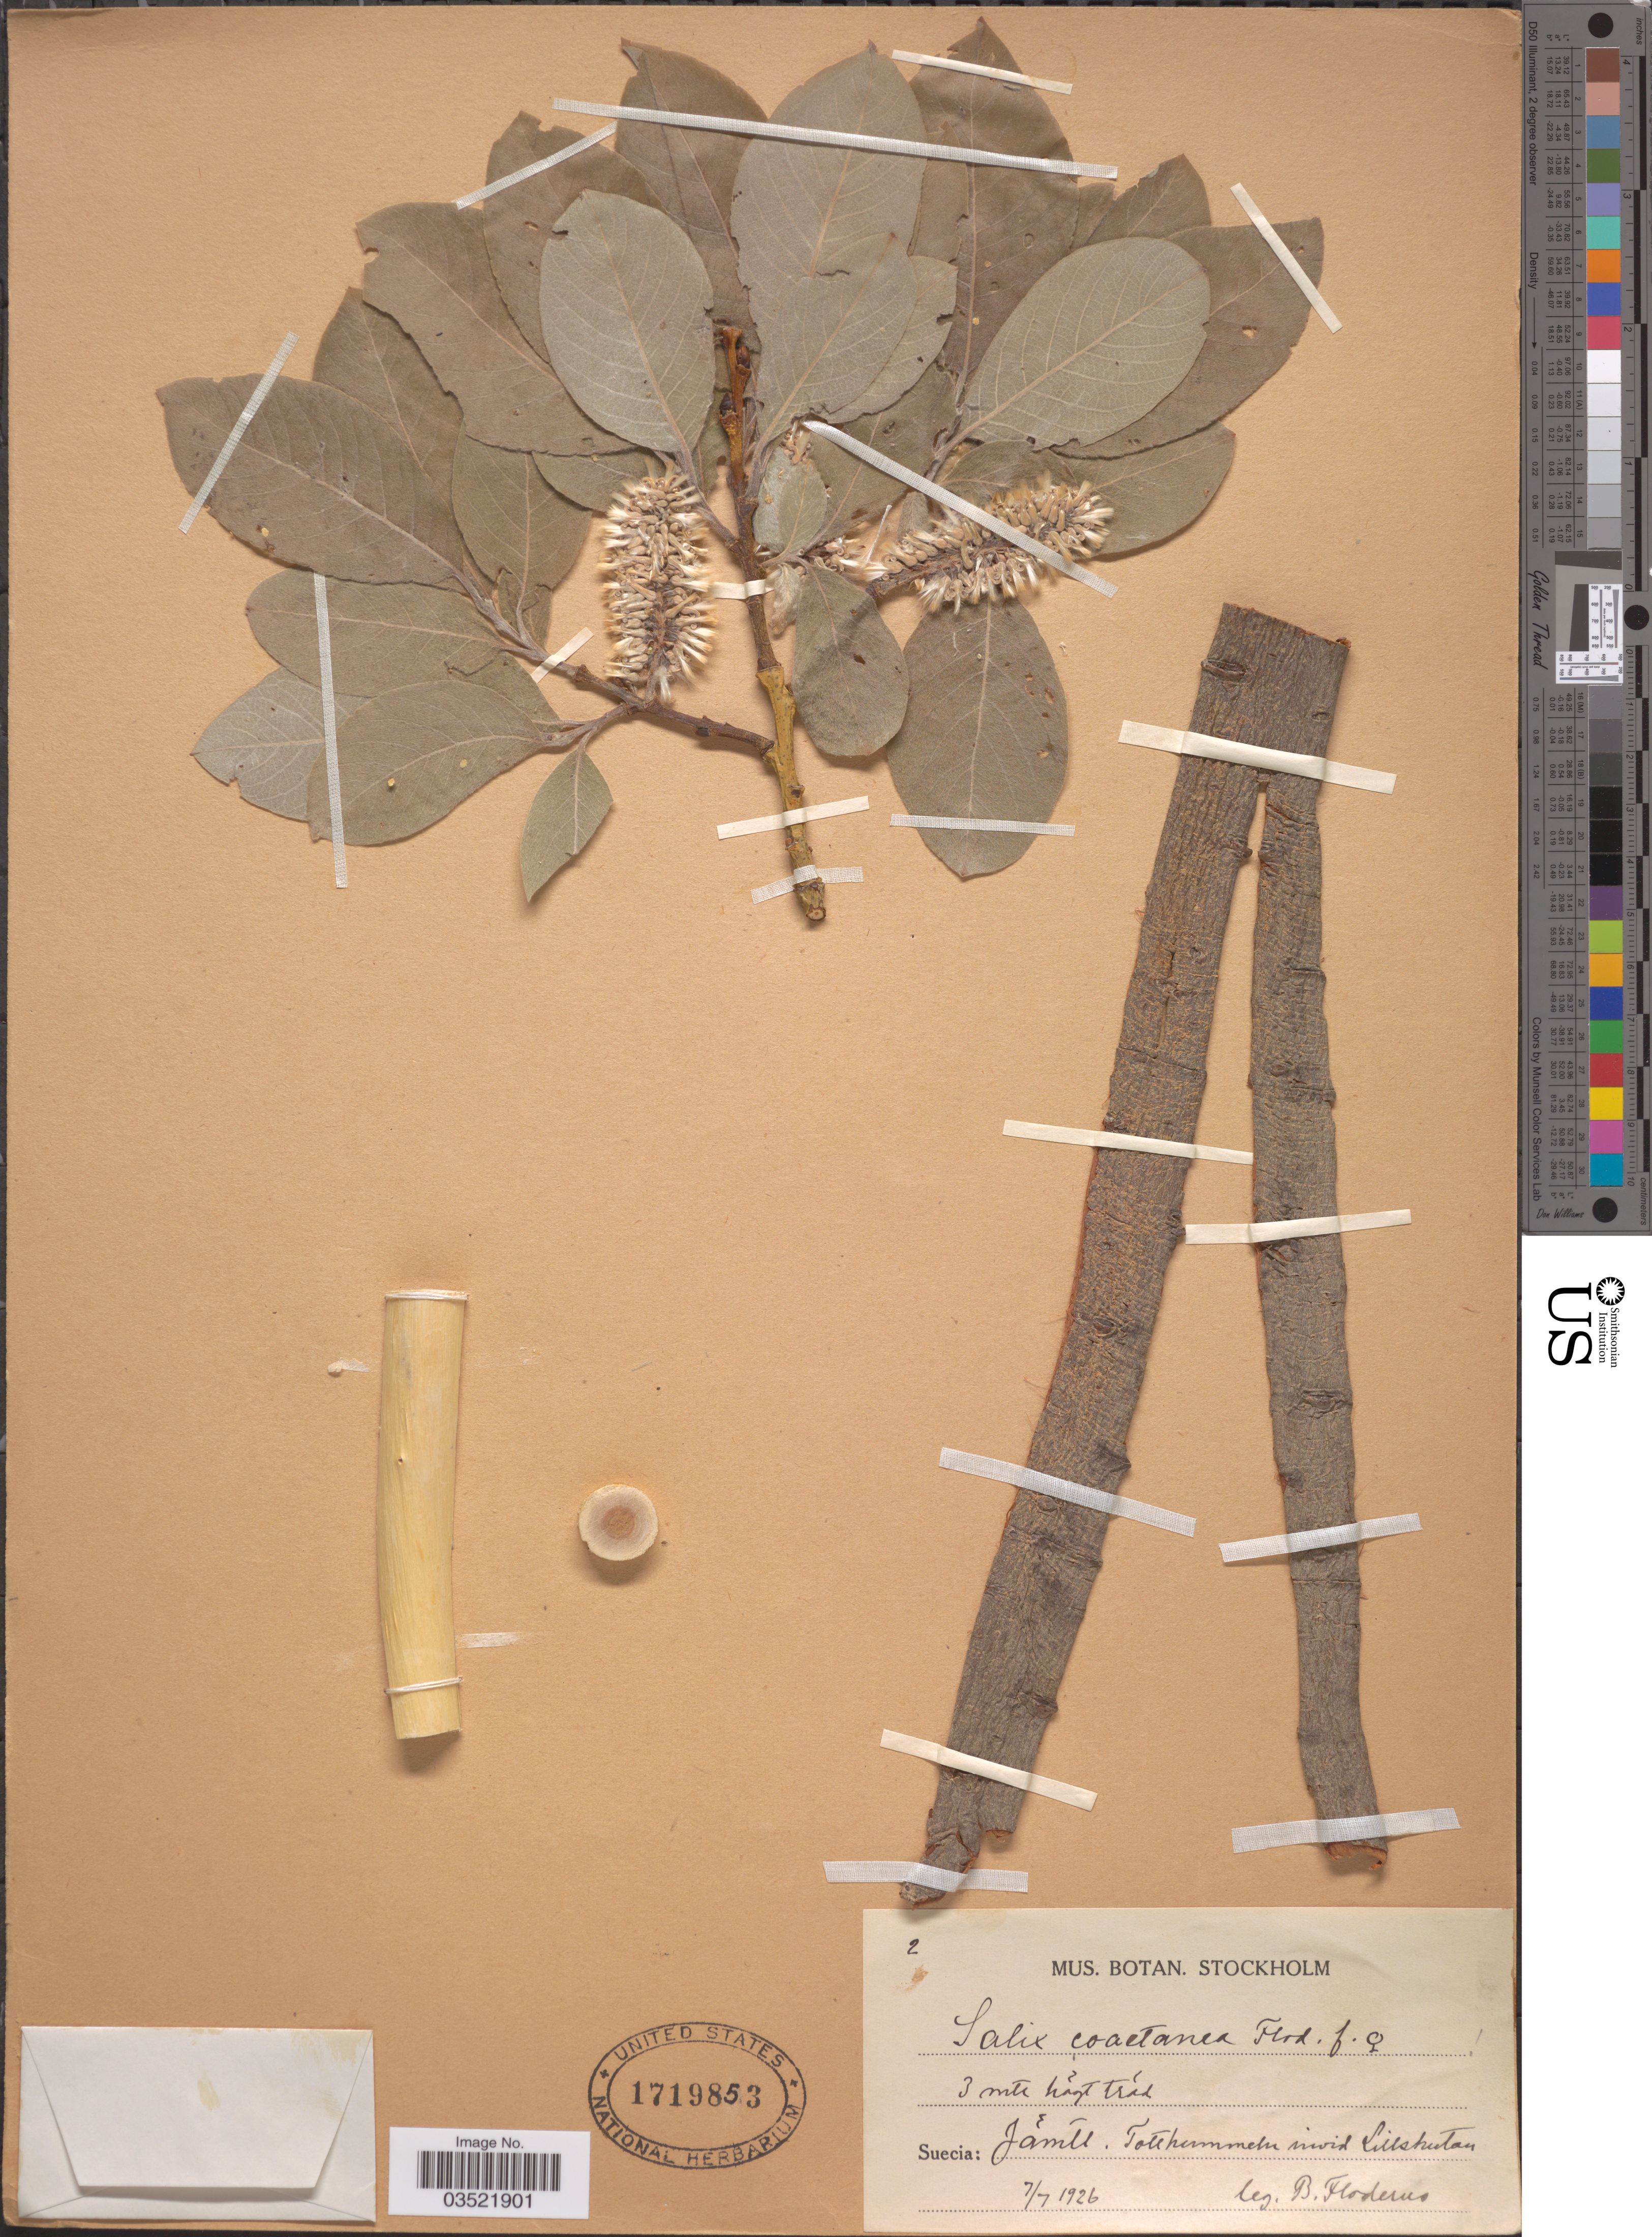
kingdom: Plantae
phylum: Tracheophyta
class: Magnoliopsida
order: Malpighiales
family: Salicaceae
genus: Salix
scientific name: Salix coaetanea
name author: Flod.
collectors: B. G. O. Floderus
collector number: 2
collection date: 1926-07-07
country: Sweden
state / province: Jämtland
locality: Suecia: Jämtl. Totthummeln invid Lillskutan.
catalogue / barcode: US 1719853